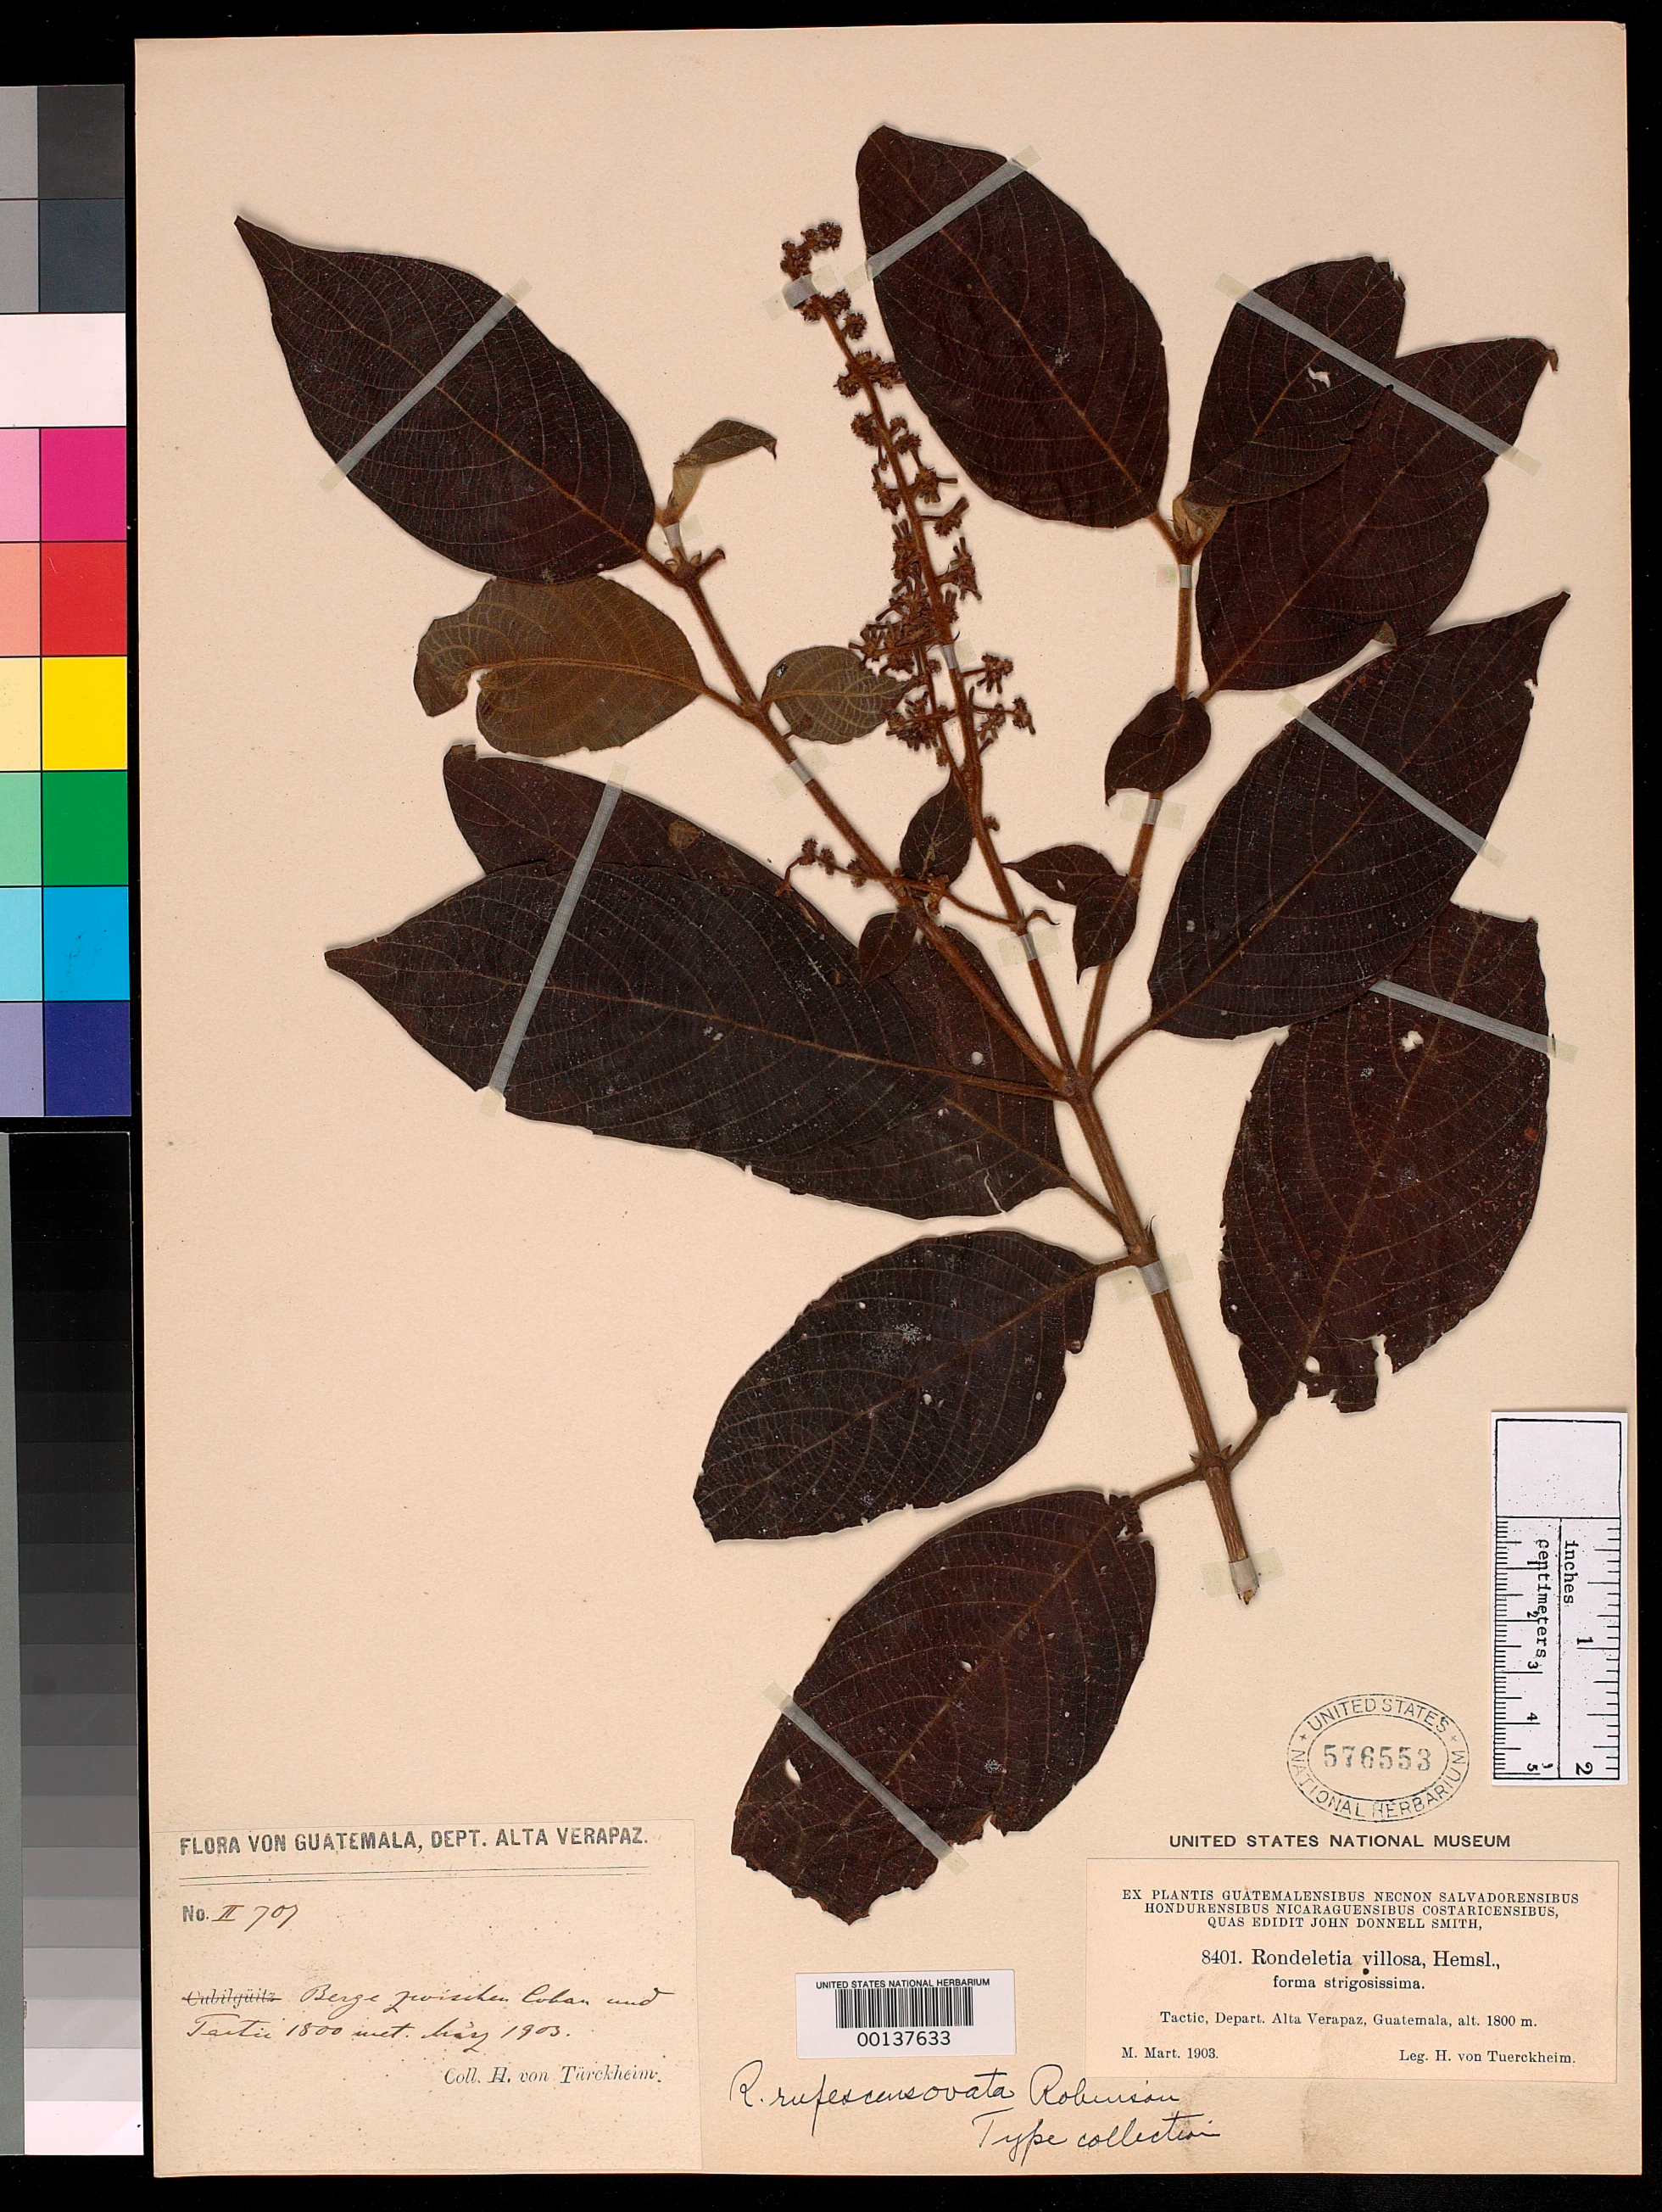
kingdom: Plantae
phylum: Tracheophyta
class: Magnoliopsida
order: Gentianales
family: Rubiaceae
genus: Rondeletia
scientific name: Rondeletia rufescens var. ovata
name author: B.L. Rob.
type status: Isotype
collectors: H. von Türckheim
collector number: J.D.S. 8401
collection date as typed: Mar 1903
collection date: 1903-03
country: Guatemala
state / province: Alta Verapaz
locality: Tactic.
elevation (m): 550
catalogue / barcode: US 576553